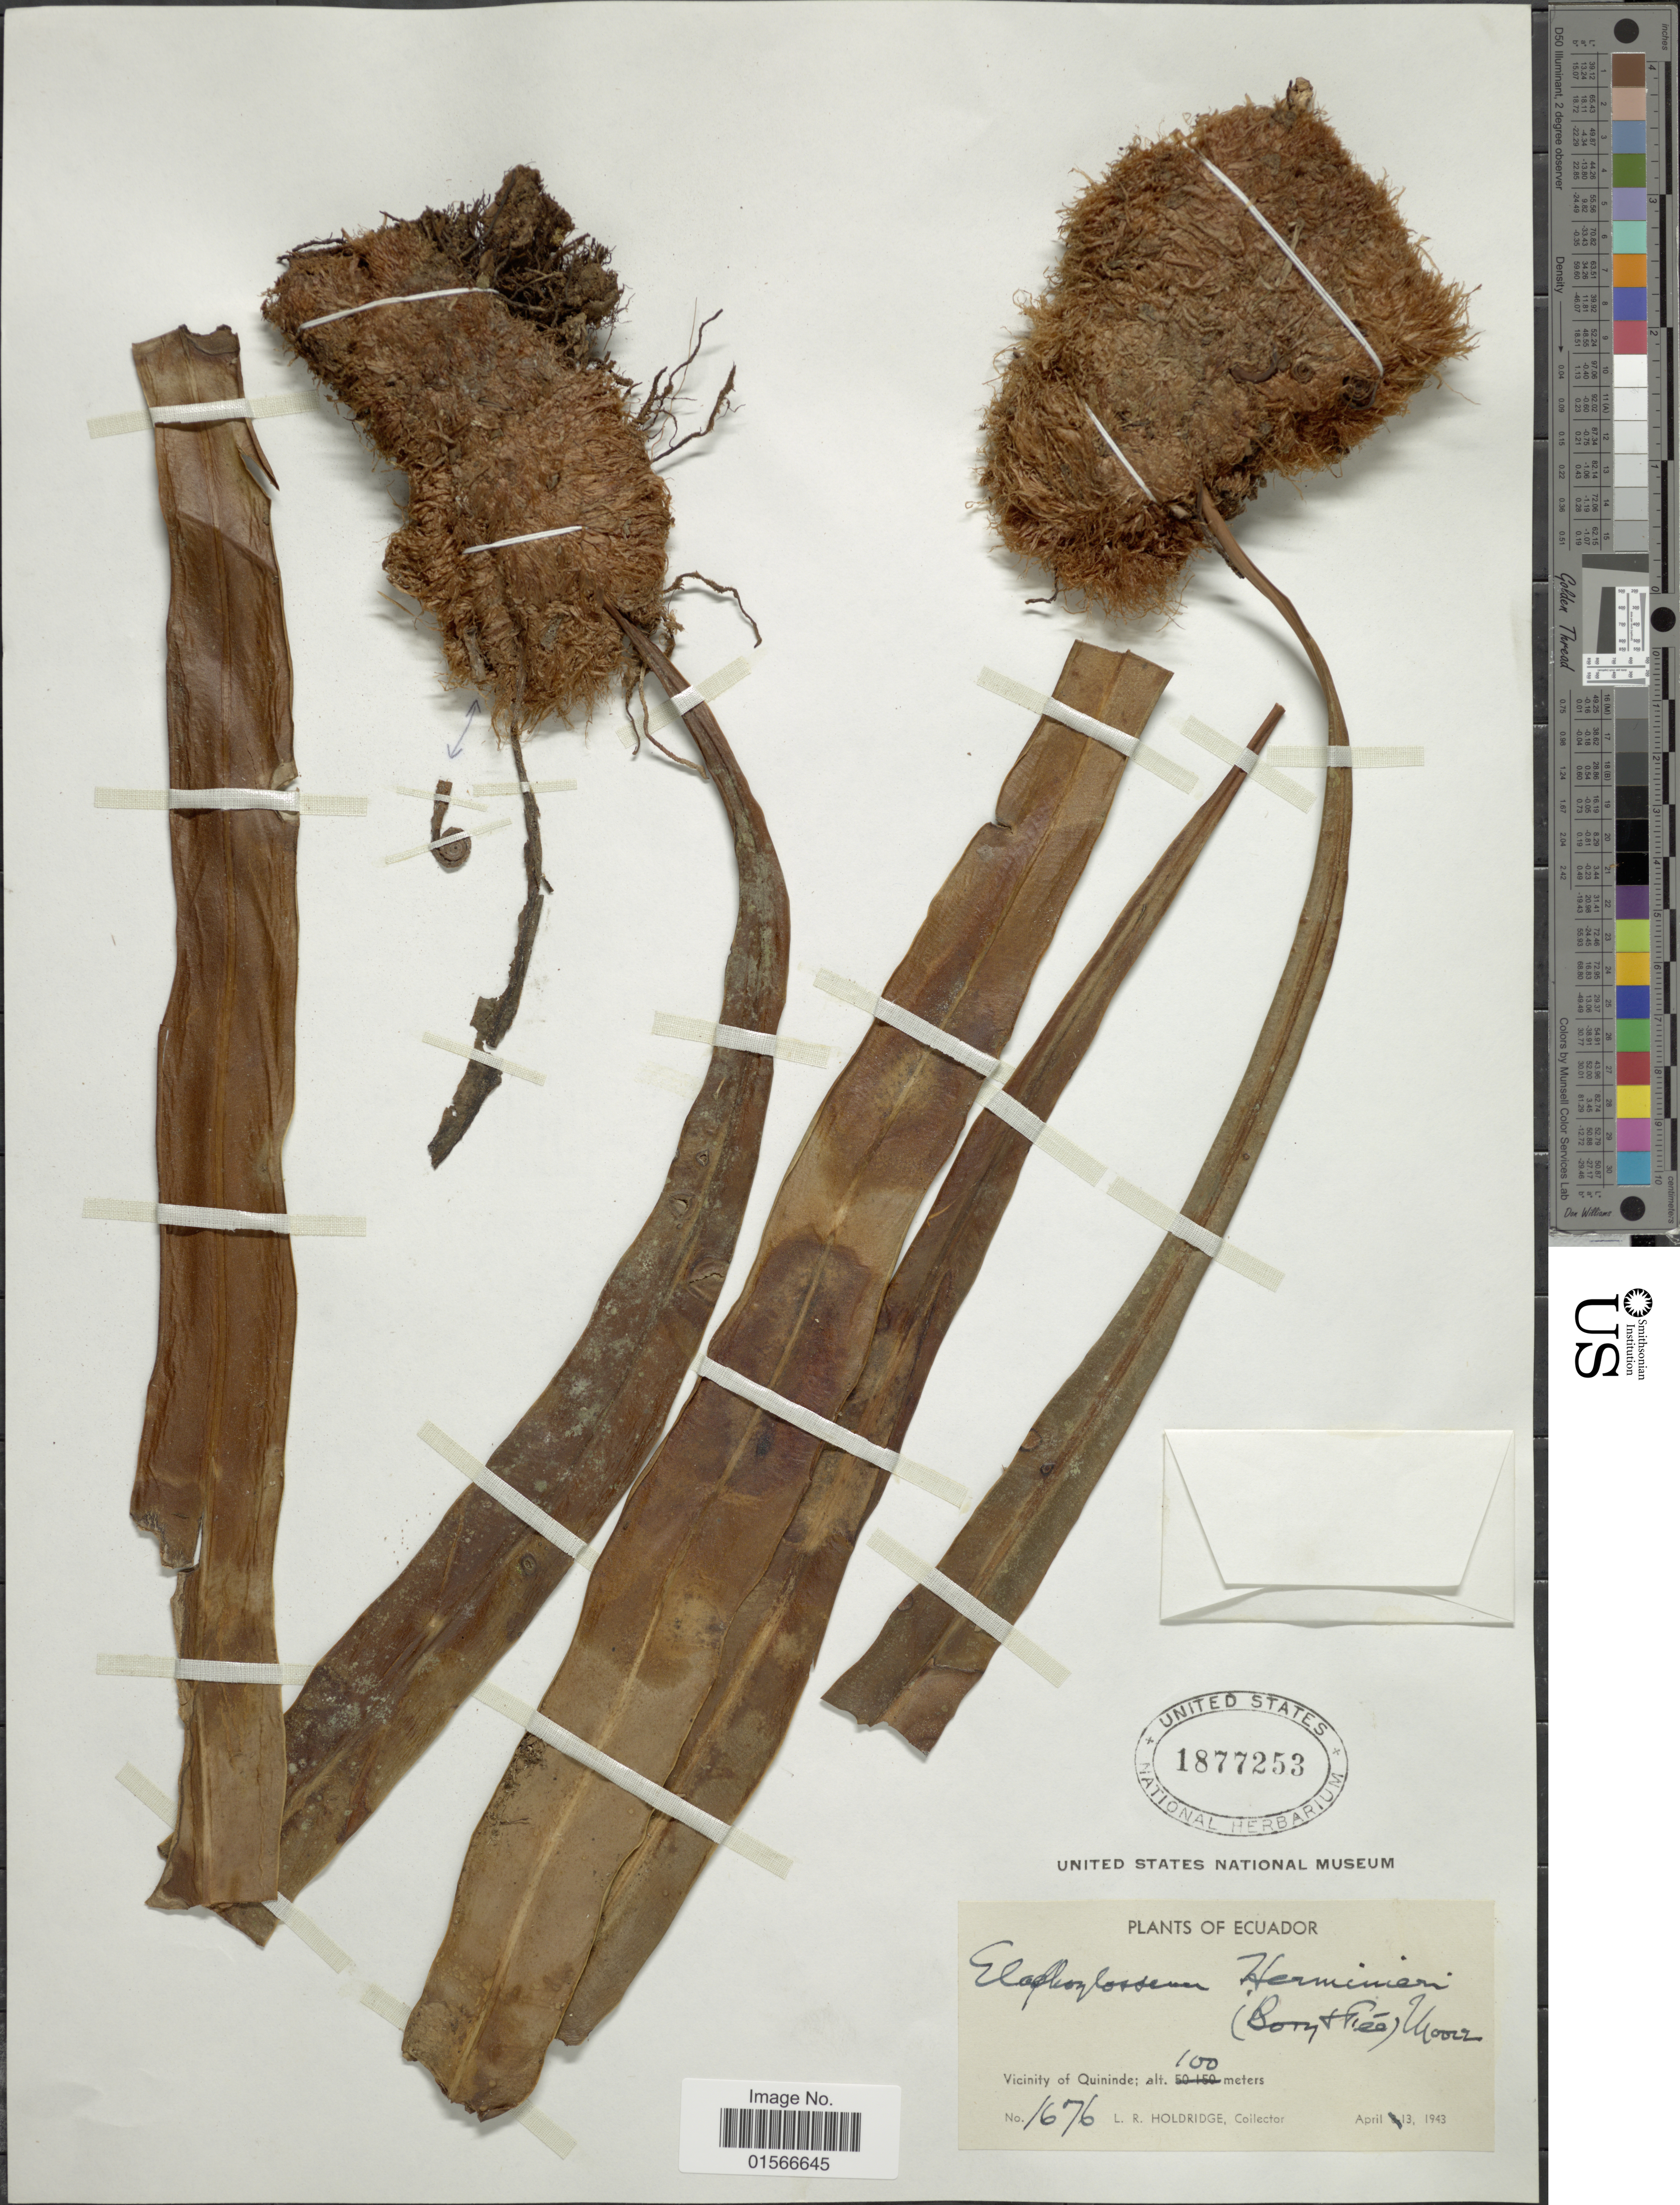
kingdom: Plantae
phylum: Tracheophyta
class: Polypodiopsida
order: Polypodiales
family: Dryopteridaceae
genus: Elaphoglossum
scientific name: Elaphoglossum herminieri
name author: (Bory & Fée) T. Moore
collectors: L. Holdridge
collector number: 1676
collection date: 1943-04-13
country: Ecuador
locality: Vicinity of Quininde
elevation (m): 100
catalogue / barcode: US 1877253